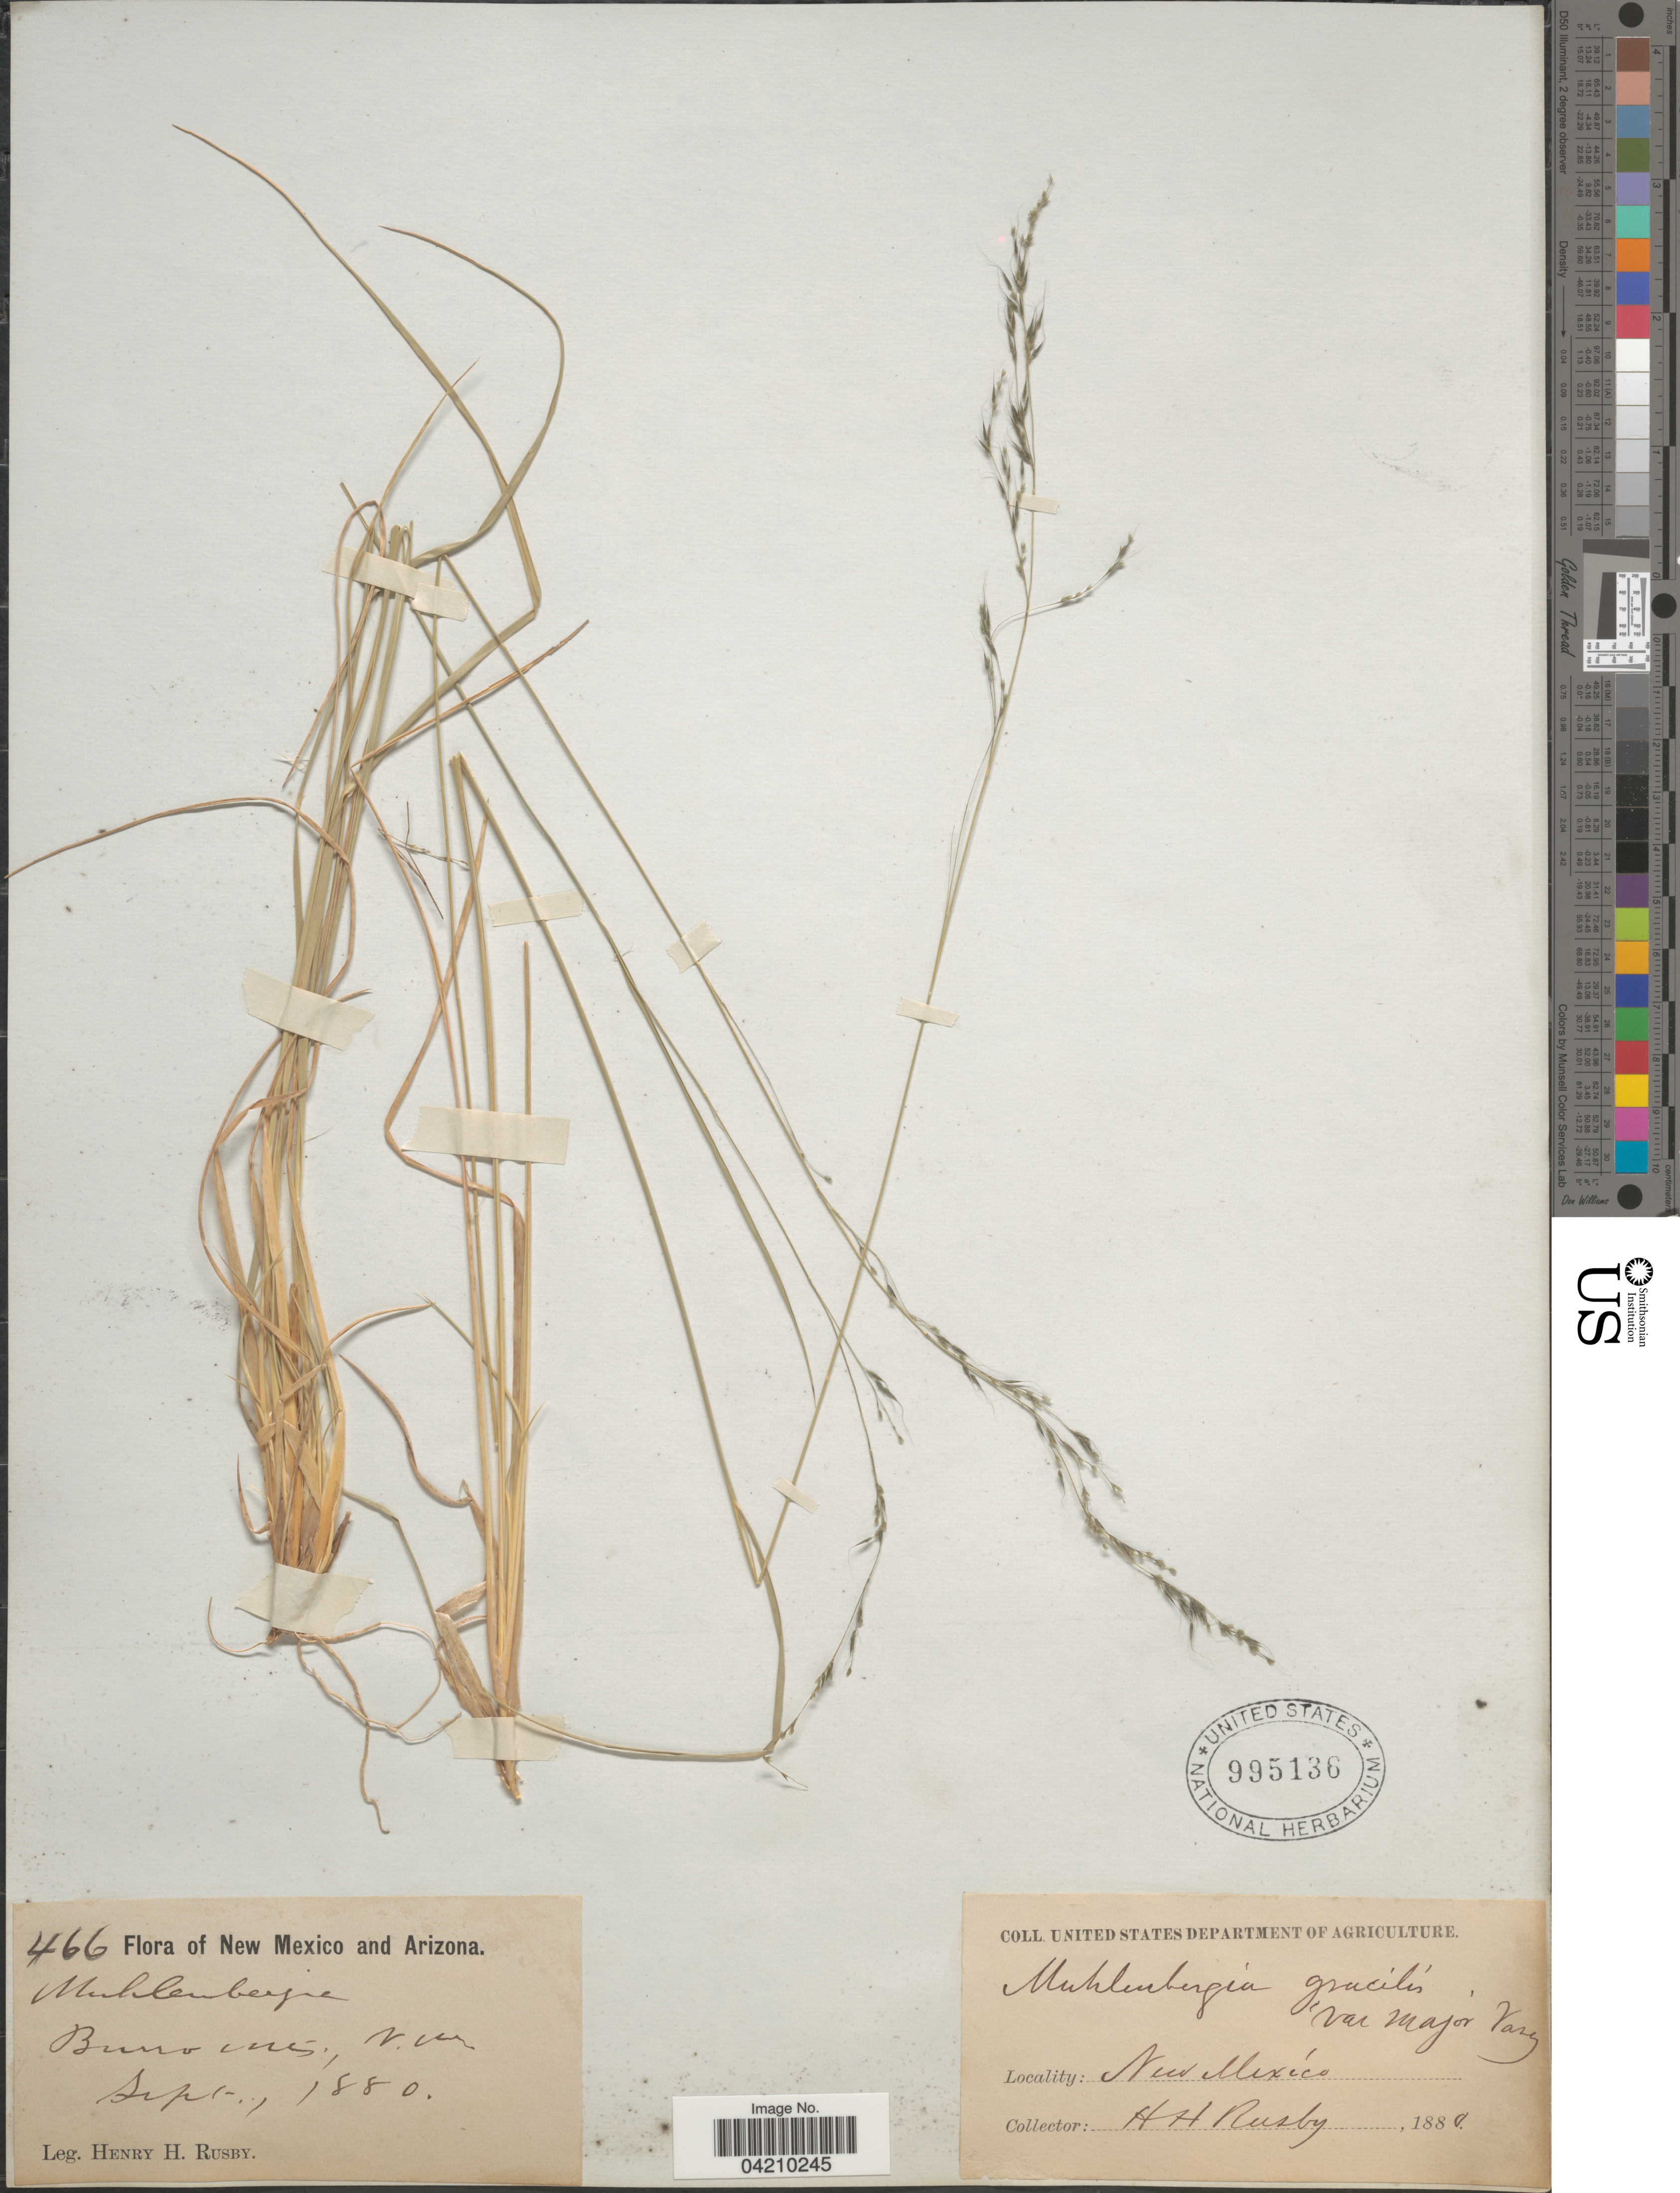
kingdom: Plantae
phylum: Tracheophyta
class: Liliopsida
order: Poales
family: Poaceae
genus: Muhlenbergia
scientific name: Muhlenbergia montana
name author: (Nutt.) Hitchc.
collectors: H. H. Rusby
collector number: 466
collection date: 1880-09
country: United States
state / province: New Mexico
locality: Burro Mts.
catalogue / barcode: US 995136